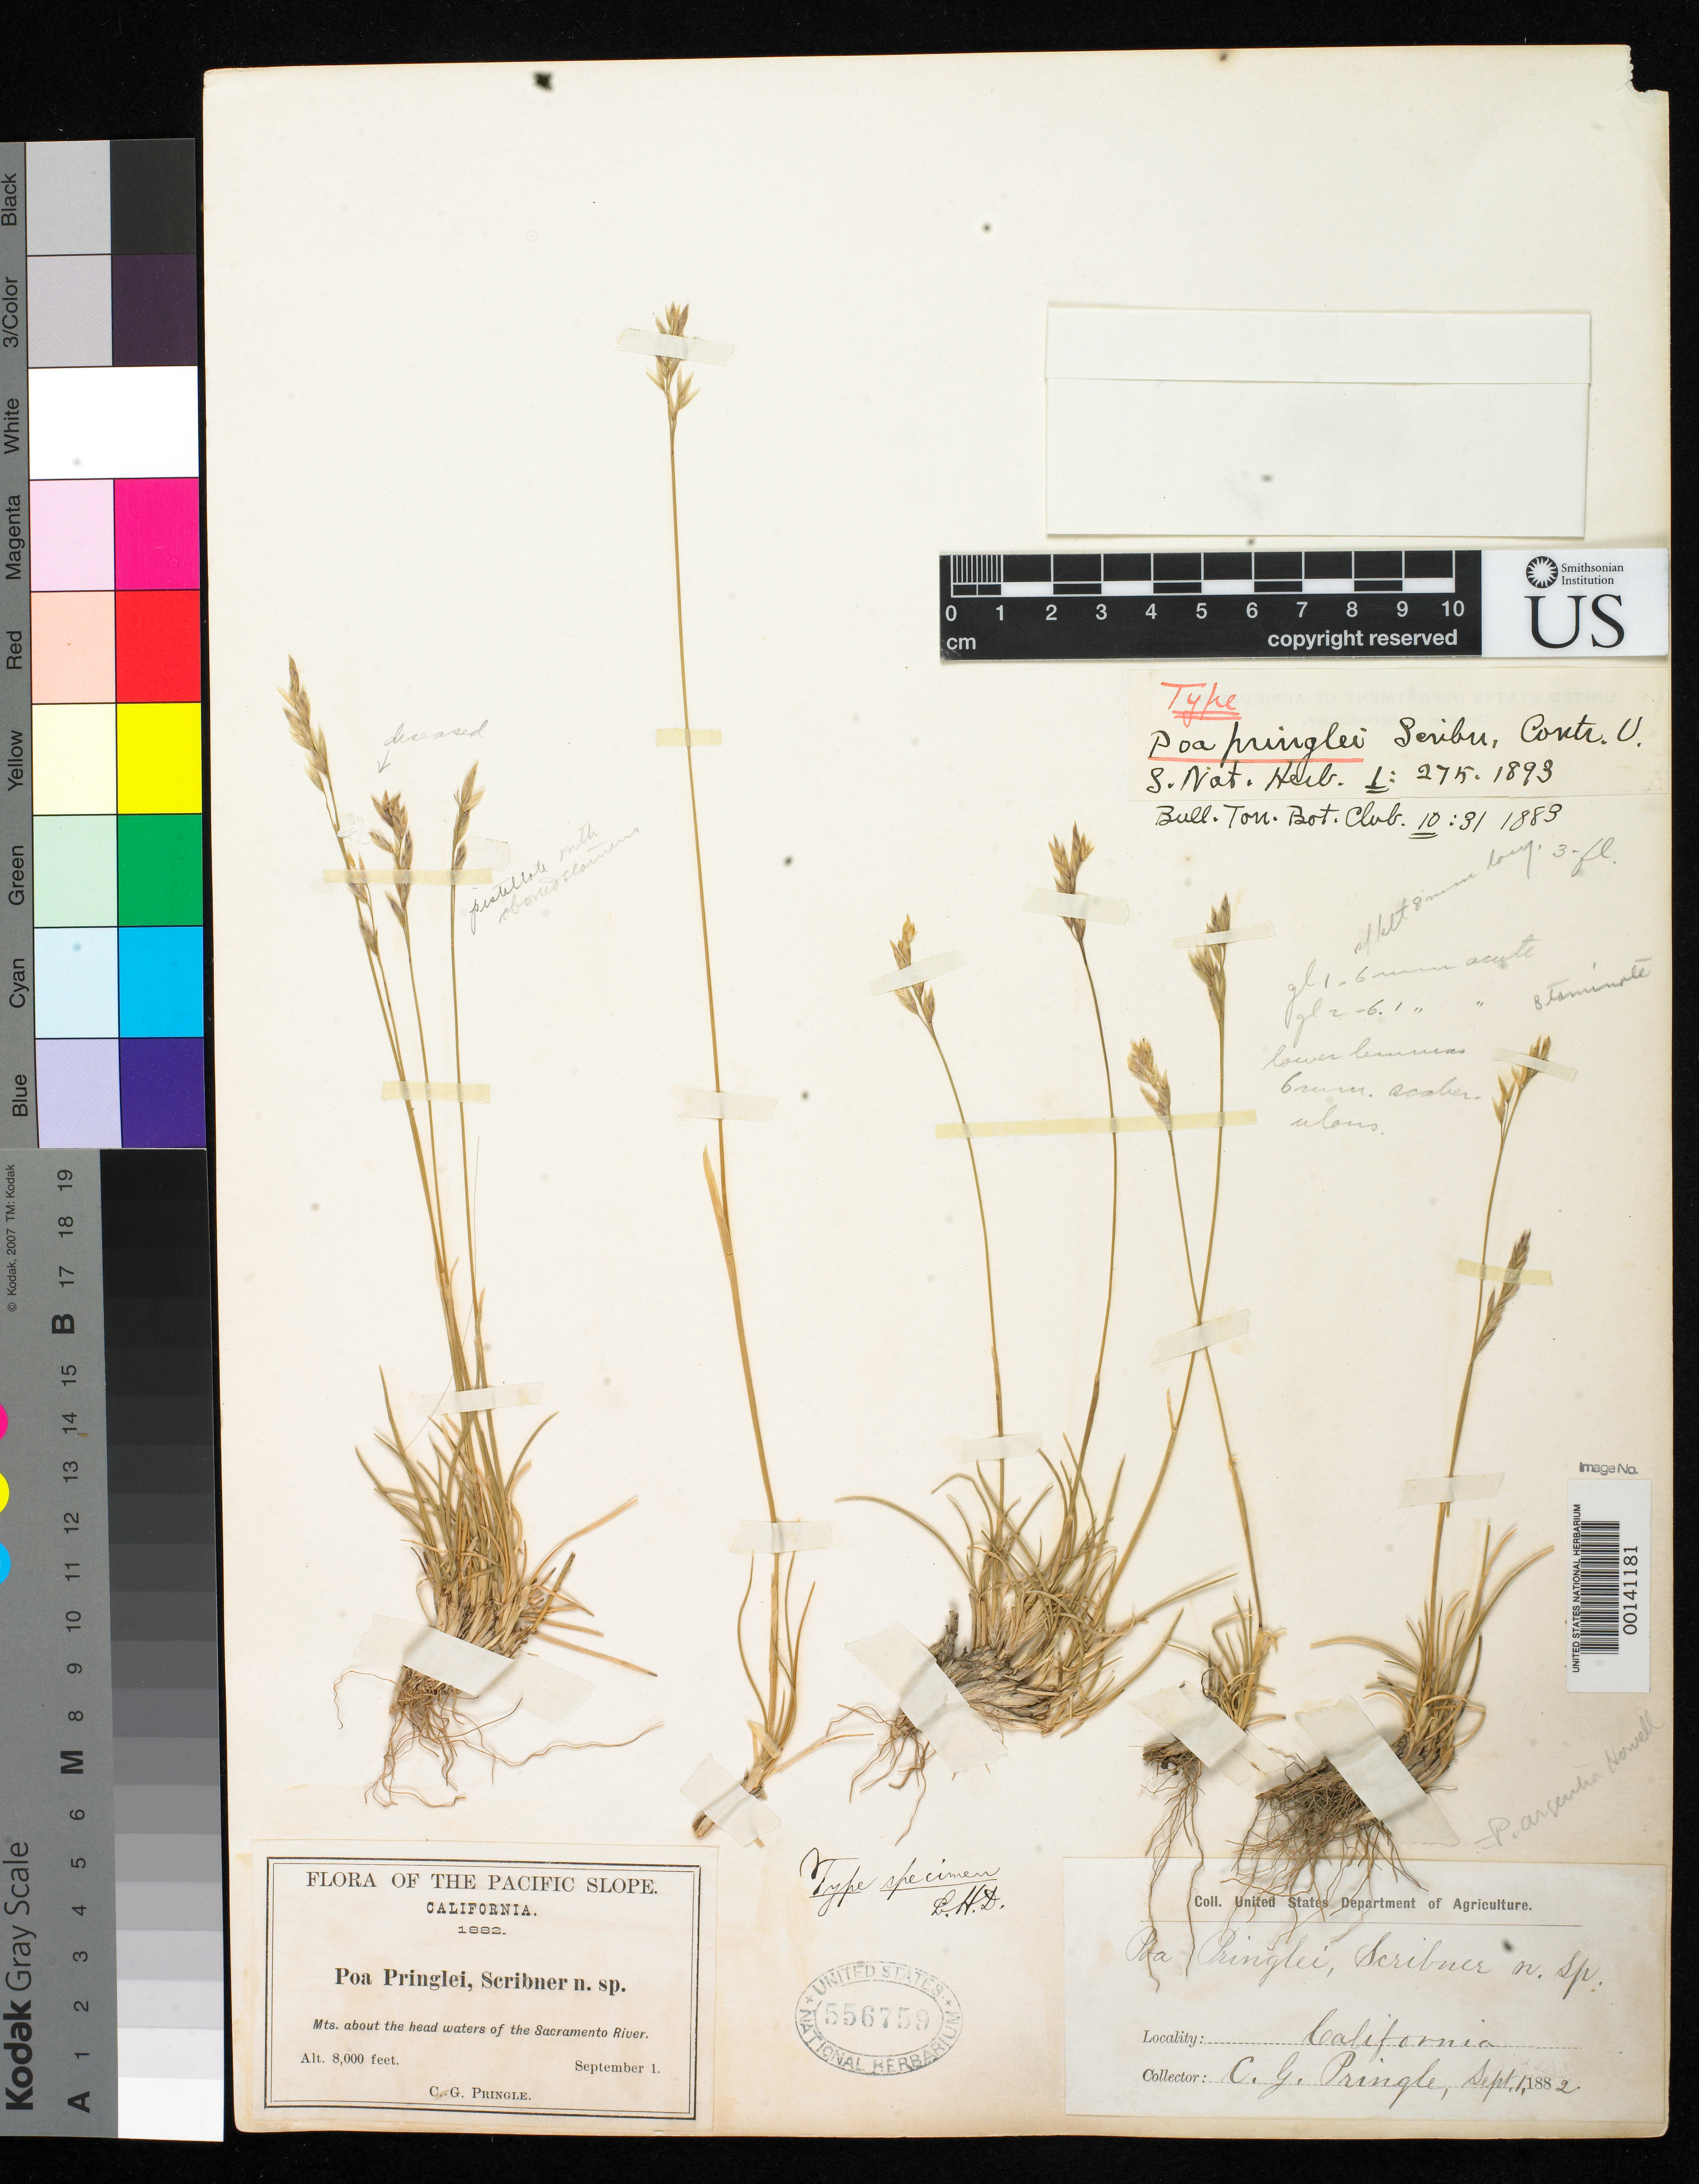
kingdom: Plantae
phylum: Tracheophyta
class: Liliopsida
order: Poales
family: Poaceae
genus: Poa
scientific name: Poa pringlei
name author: Scribn.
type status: Lectotype; Syntype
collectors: C. G. Pringle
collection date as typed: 01 Sep 1882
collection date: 1882-09-01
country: United States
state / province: California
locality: Sacramento River.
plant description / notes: Annotated "Type" in unknown hand, and as "Type specimen" by "L.H.D.". This specimen (USNH 556759) explicitly designated by R. Soreng as lectotype, Syst. Bot. 16: 516 (1991) but see comments under USNH 748845.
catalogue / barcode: US 556759